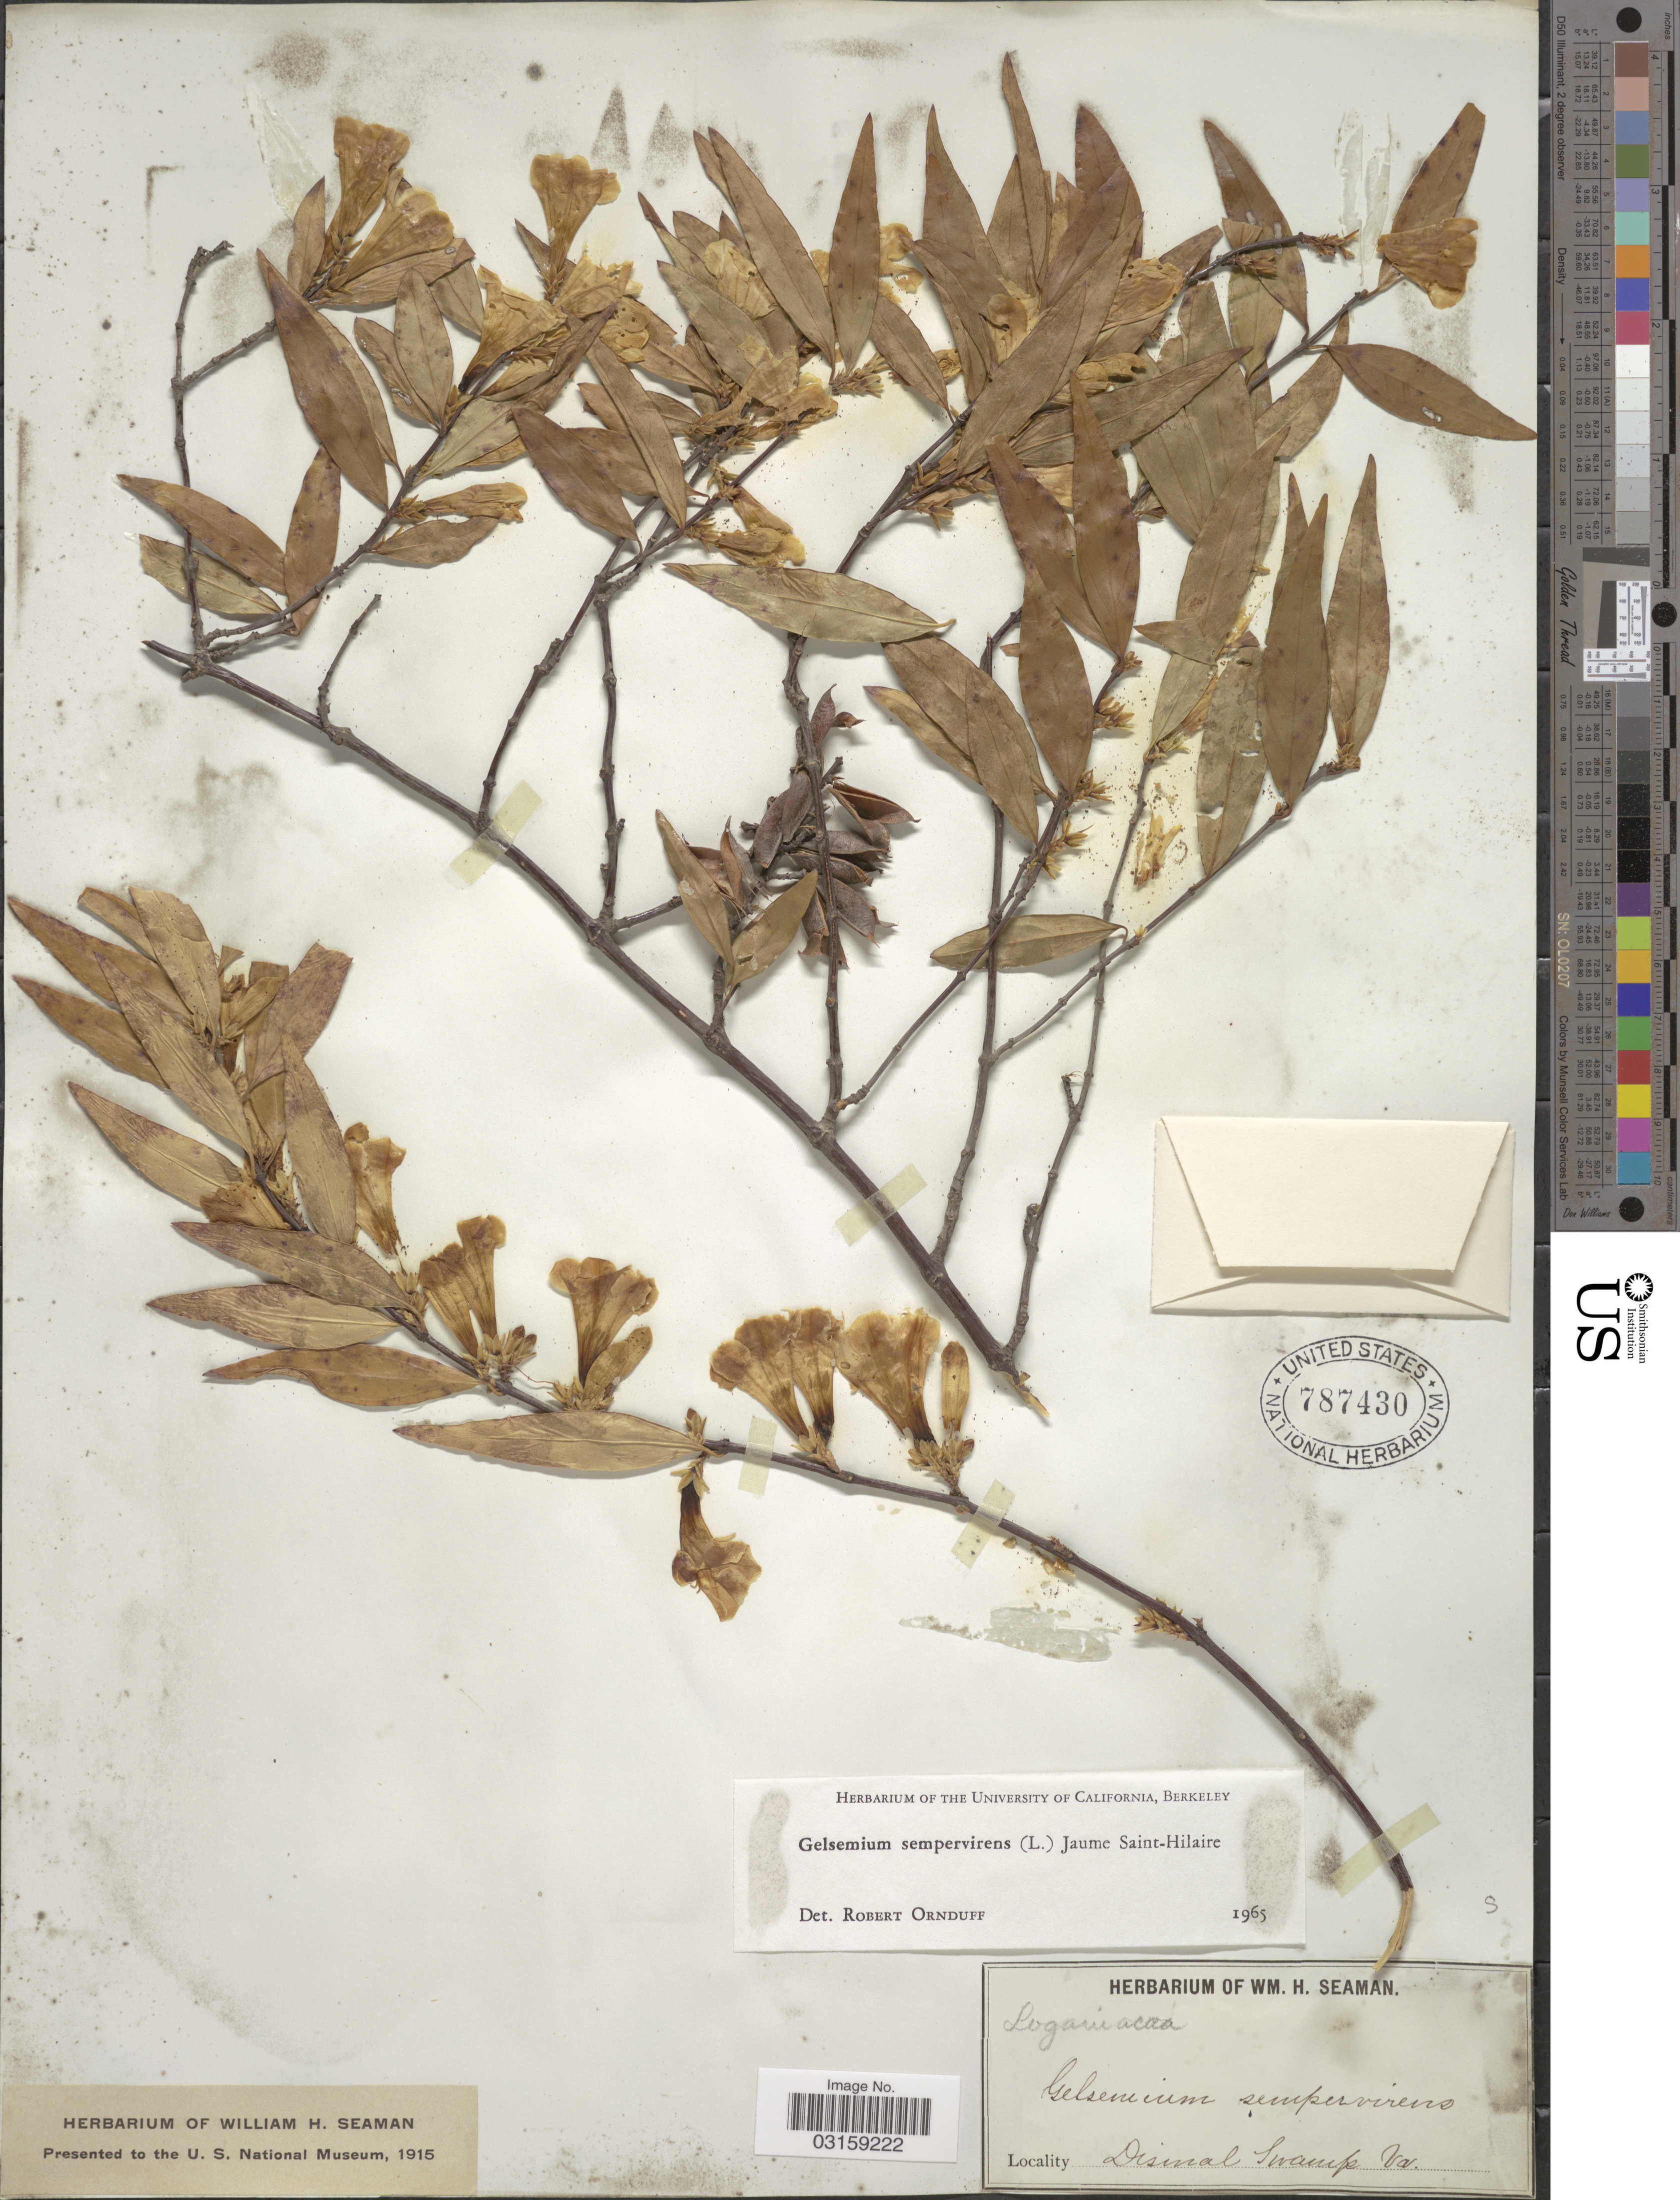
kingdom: Plantae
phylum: Tracheophyta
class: Magnoliopsida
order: Gentianales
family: Gelsemiaceae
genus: Gelsemium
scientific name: Gelsemium sempervirens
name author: (L.) J. St.-Hil.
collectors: Ex herb. W. H. Seaman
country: United States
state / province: Virginia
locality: Dismal Swamp.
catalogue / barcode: US 787430